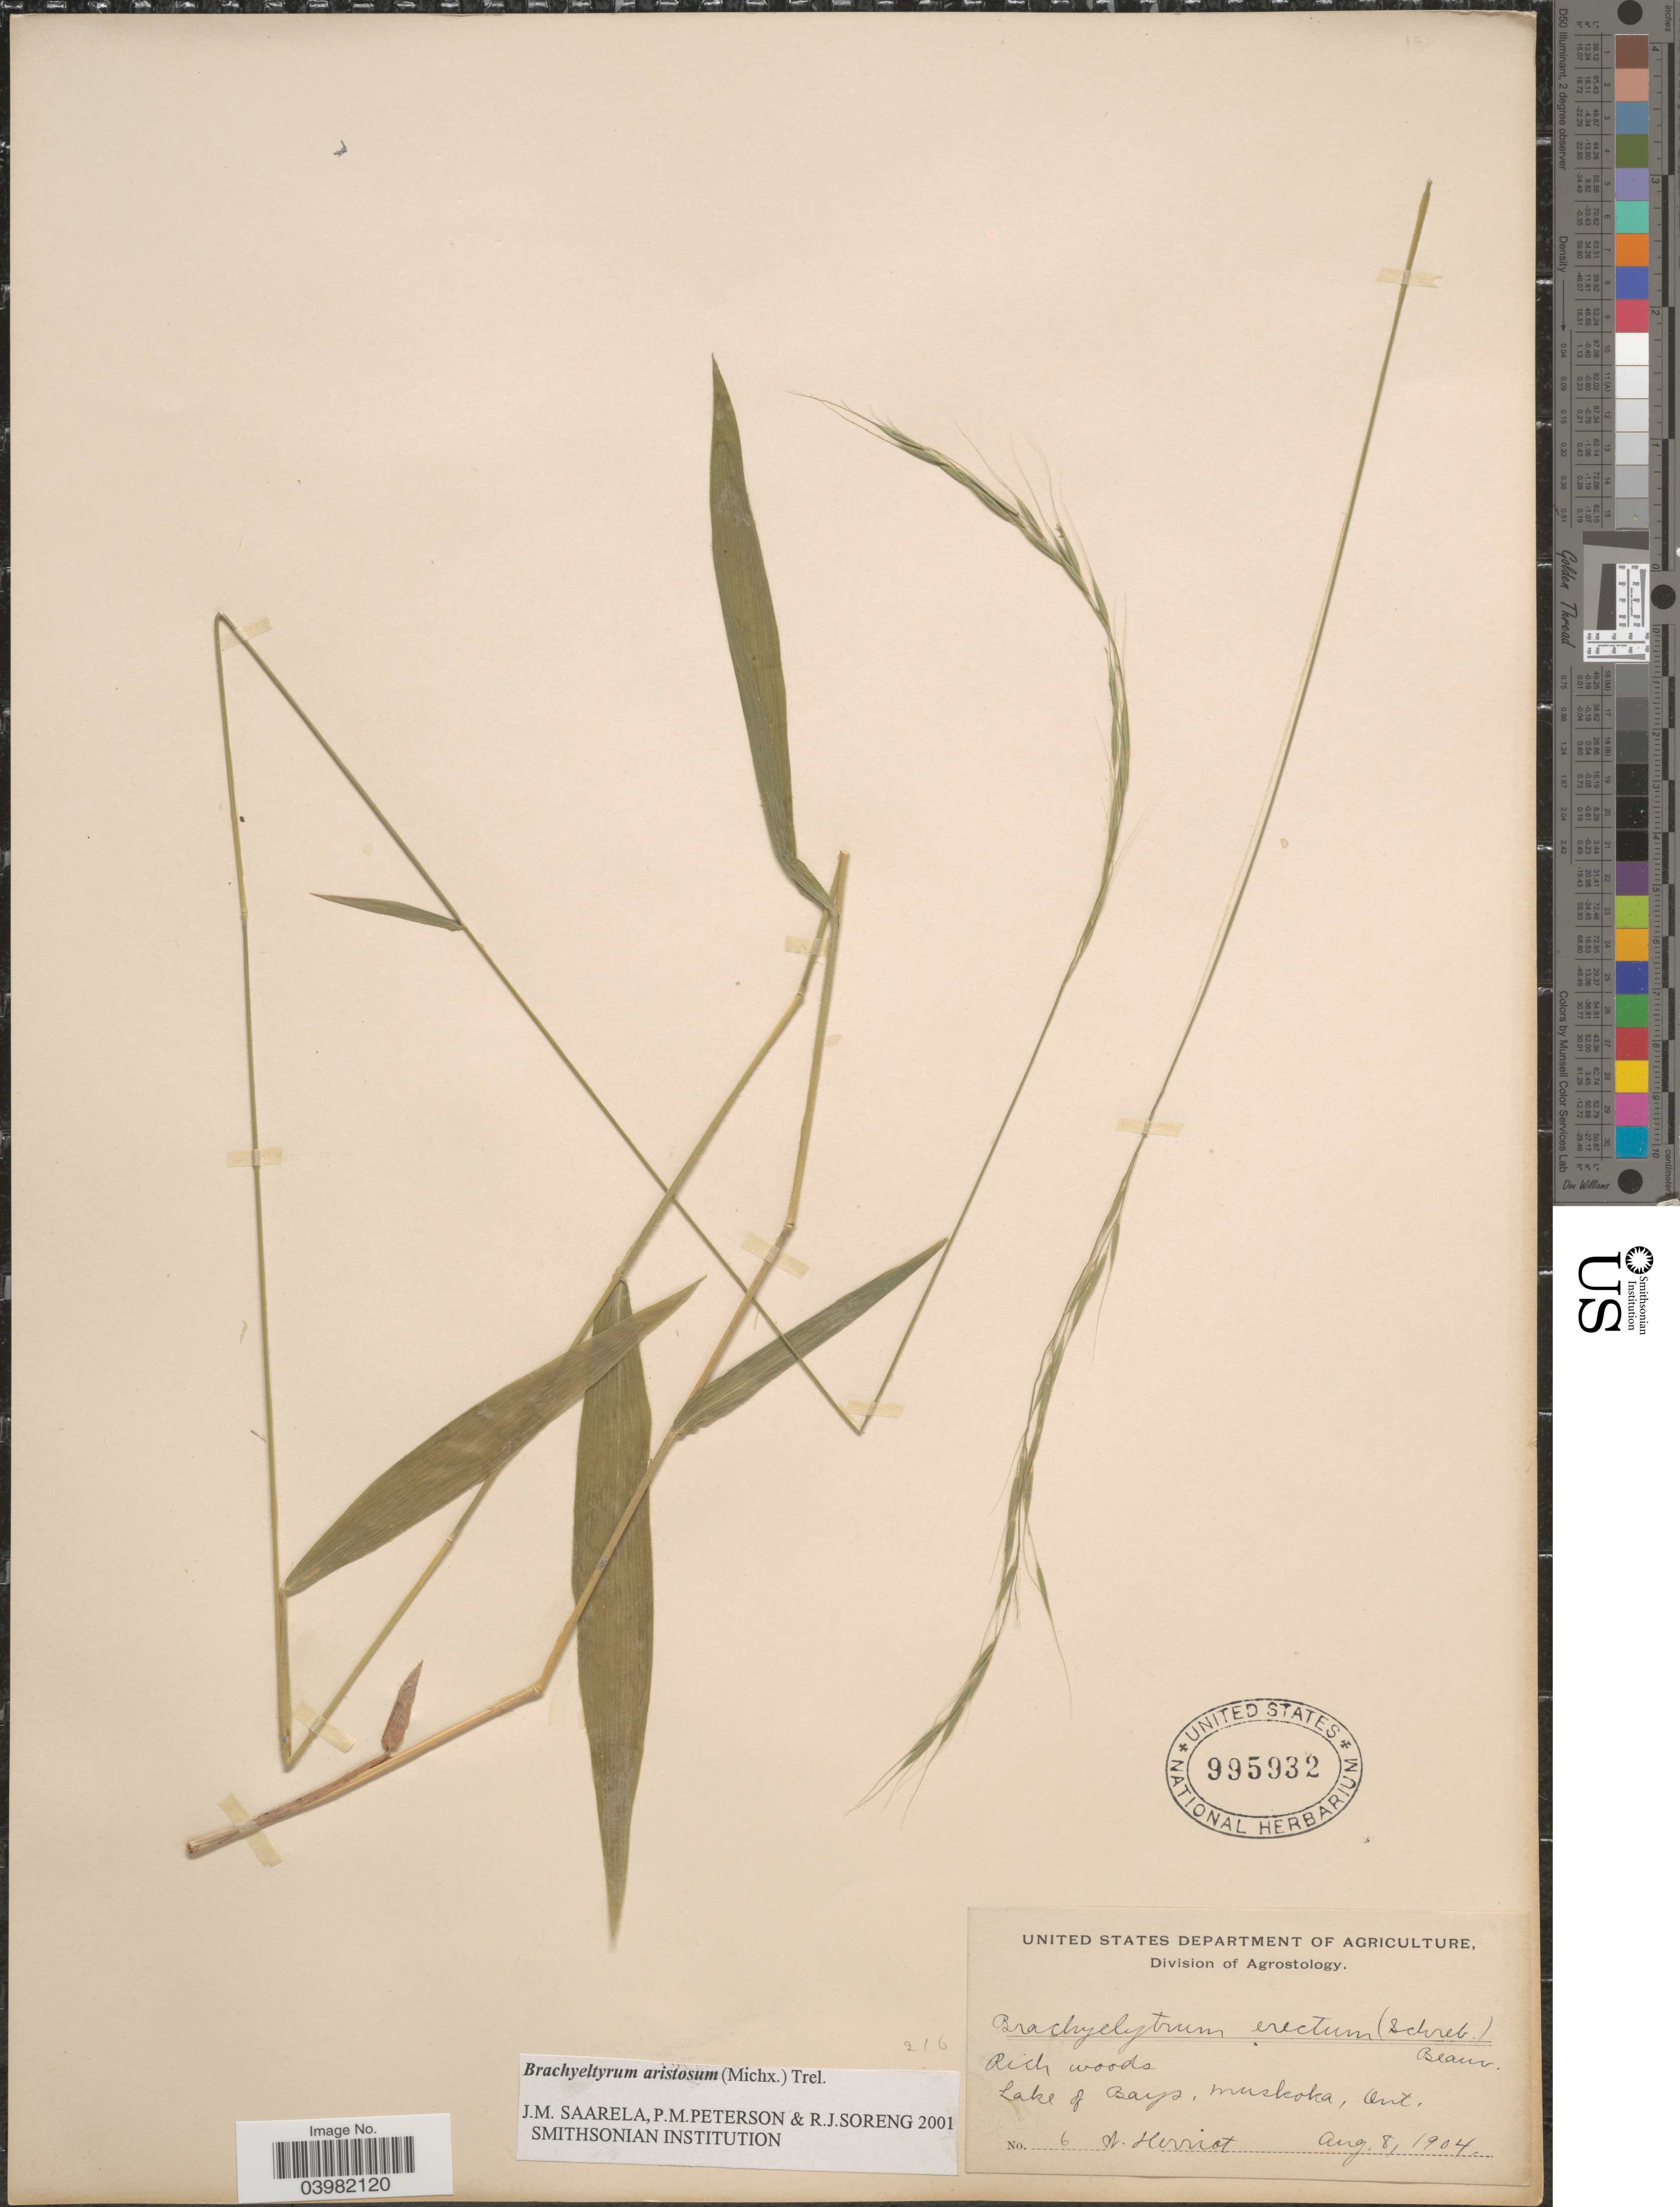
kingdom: Plantae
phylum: Tracheophyta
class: Liliopsida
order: Poales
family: Poaceae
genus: Brachyelytrum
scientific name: Brachyelytrum aristosum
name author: (Michx.) P. Beauv. ex Trel.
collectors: W. Herriot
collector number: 6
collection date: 1904-08-08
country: Canada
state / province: Ontario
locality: Lake of Bays, Muskoka.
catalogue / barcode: US 995932